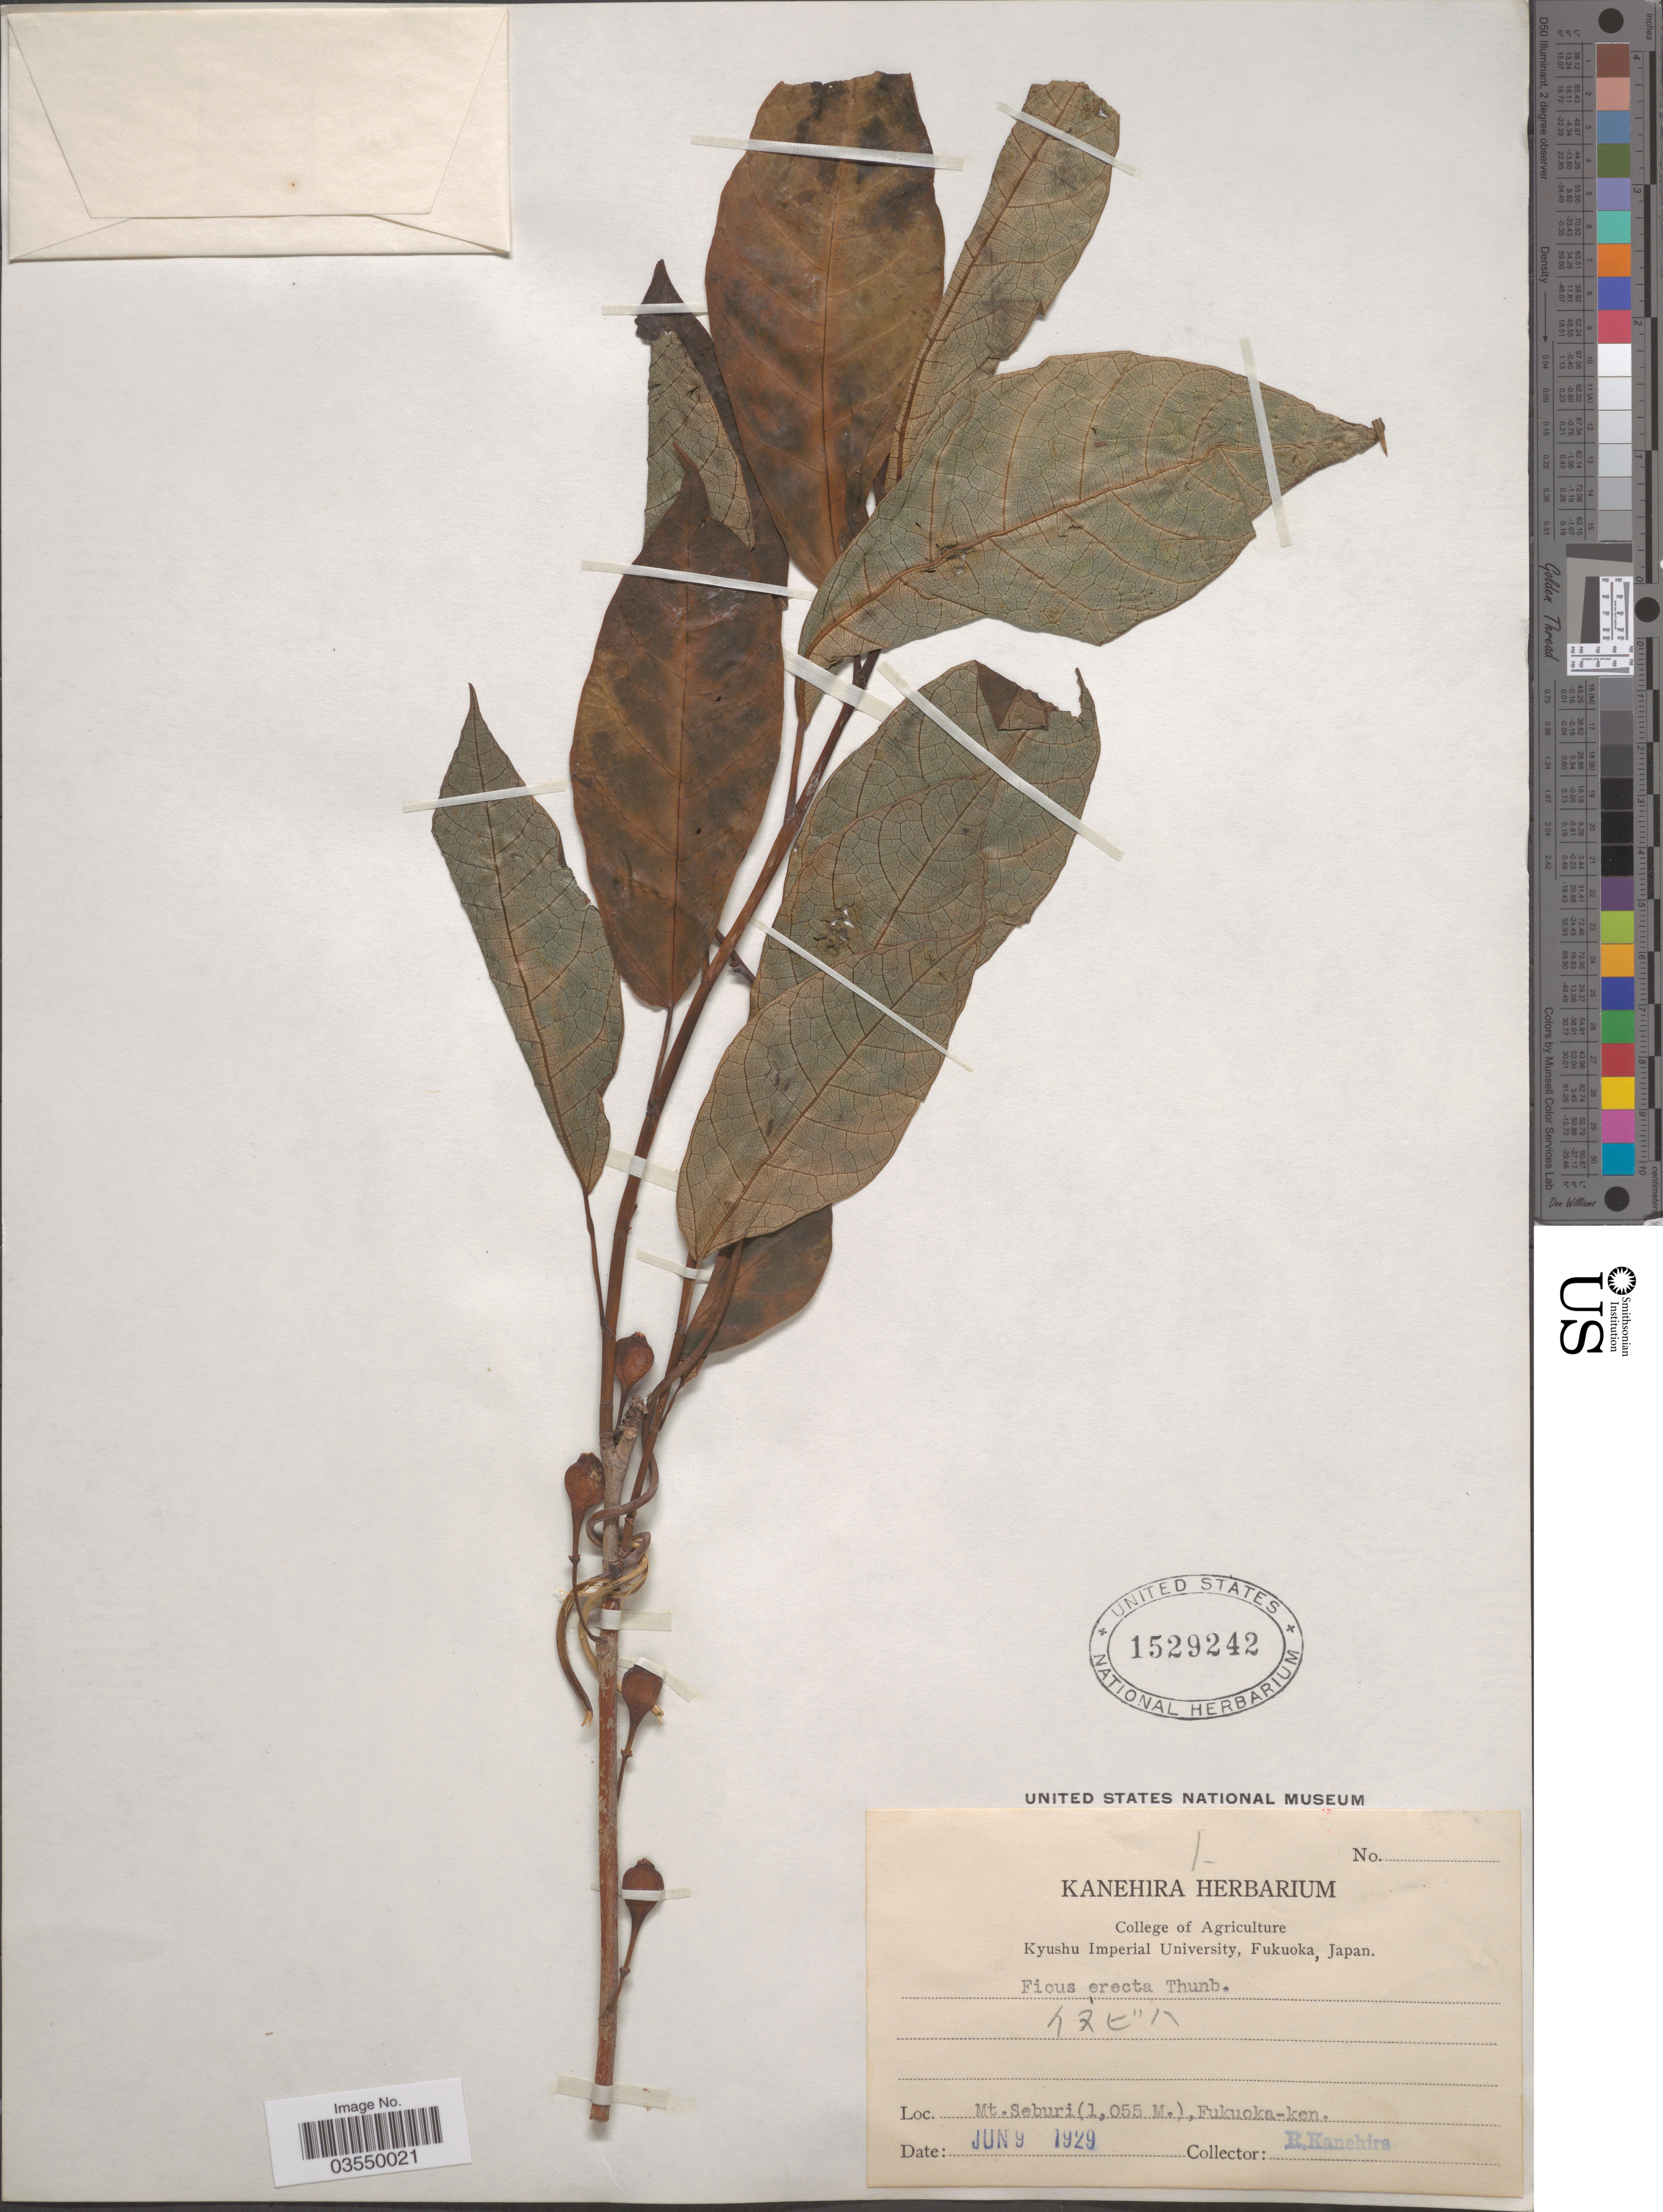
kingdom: Plantae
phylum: Tracheophyta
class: Magnoliopsida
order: Rosales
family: Moraceae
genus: Ficus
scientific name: Ficus erecta var. erecta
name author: Thunb.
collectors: R. Kanehira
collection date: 1929-06-09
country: Japan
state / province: Hukuoka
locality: Mt. Seburi, Fukuoka-ken.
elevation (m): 1055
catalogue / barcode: US 1529242